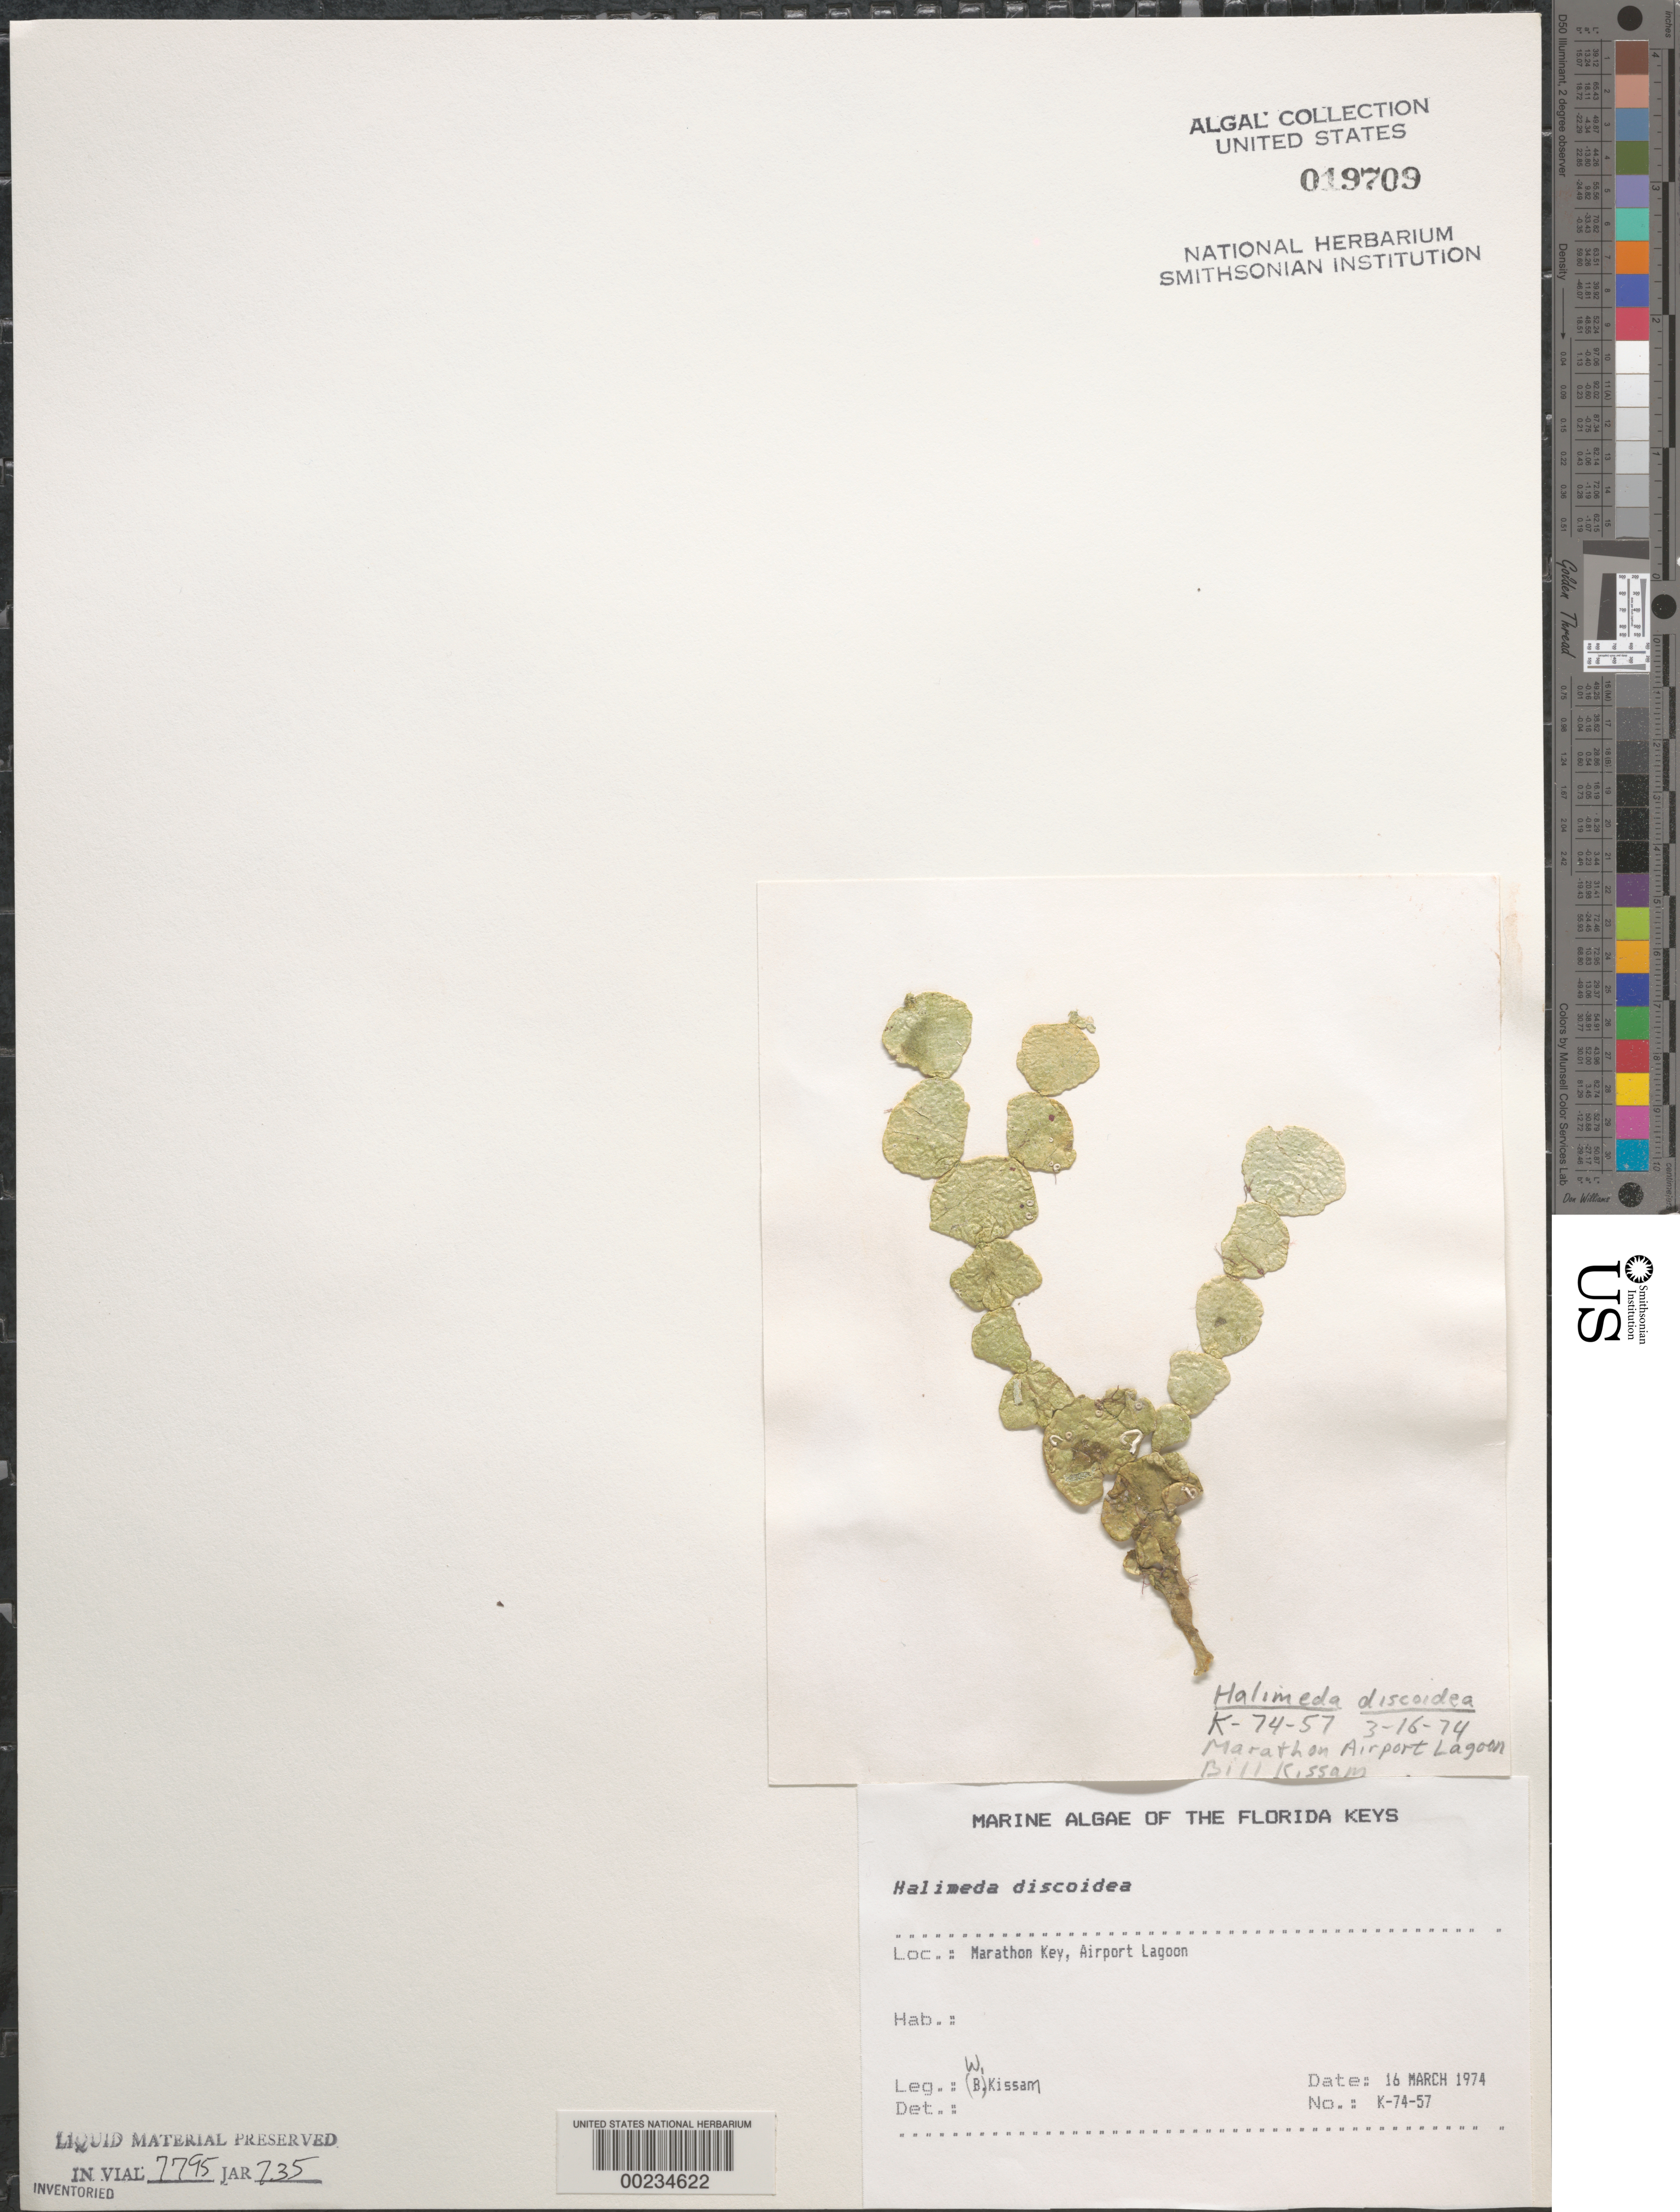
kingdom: Plantae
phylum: Chlorophyta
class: Ulvophyceae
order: Bryopsidales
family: Halimedaceae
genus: Halimeda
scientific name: Halimeda discoidea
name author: Decne.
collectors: W. Kissam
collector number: K-74-57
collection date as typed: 16 Mar 1974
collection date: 1974-03-16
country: United States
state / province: Florida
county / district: Monroe County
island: Key Vaca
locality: Marathon, airport lagoon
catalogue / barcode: US 19709